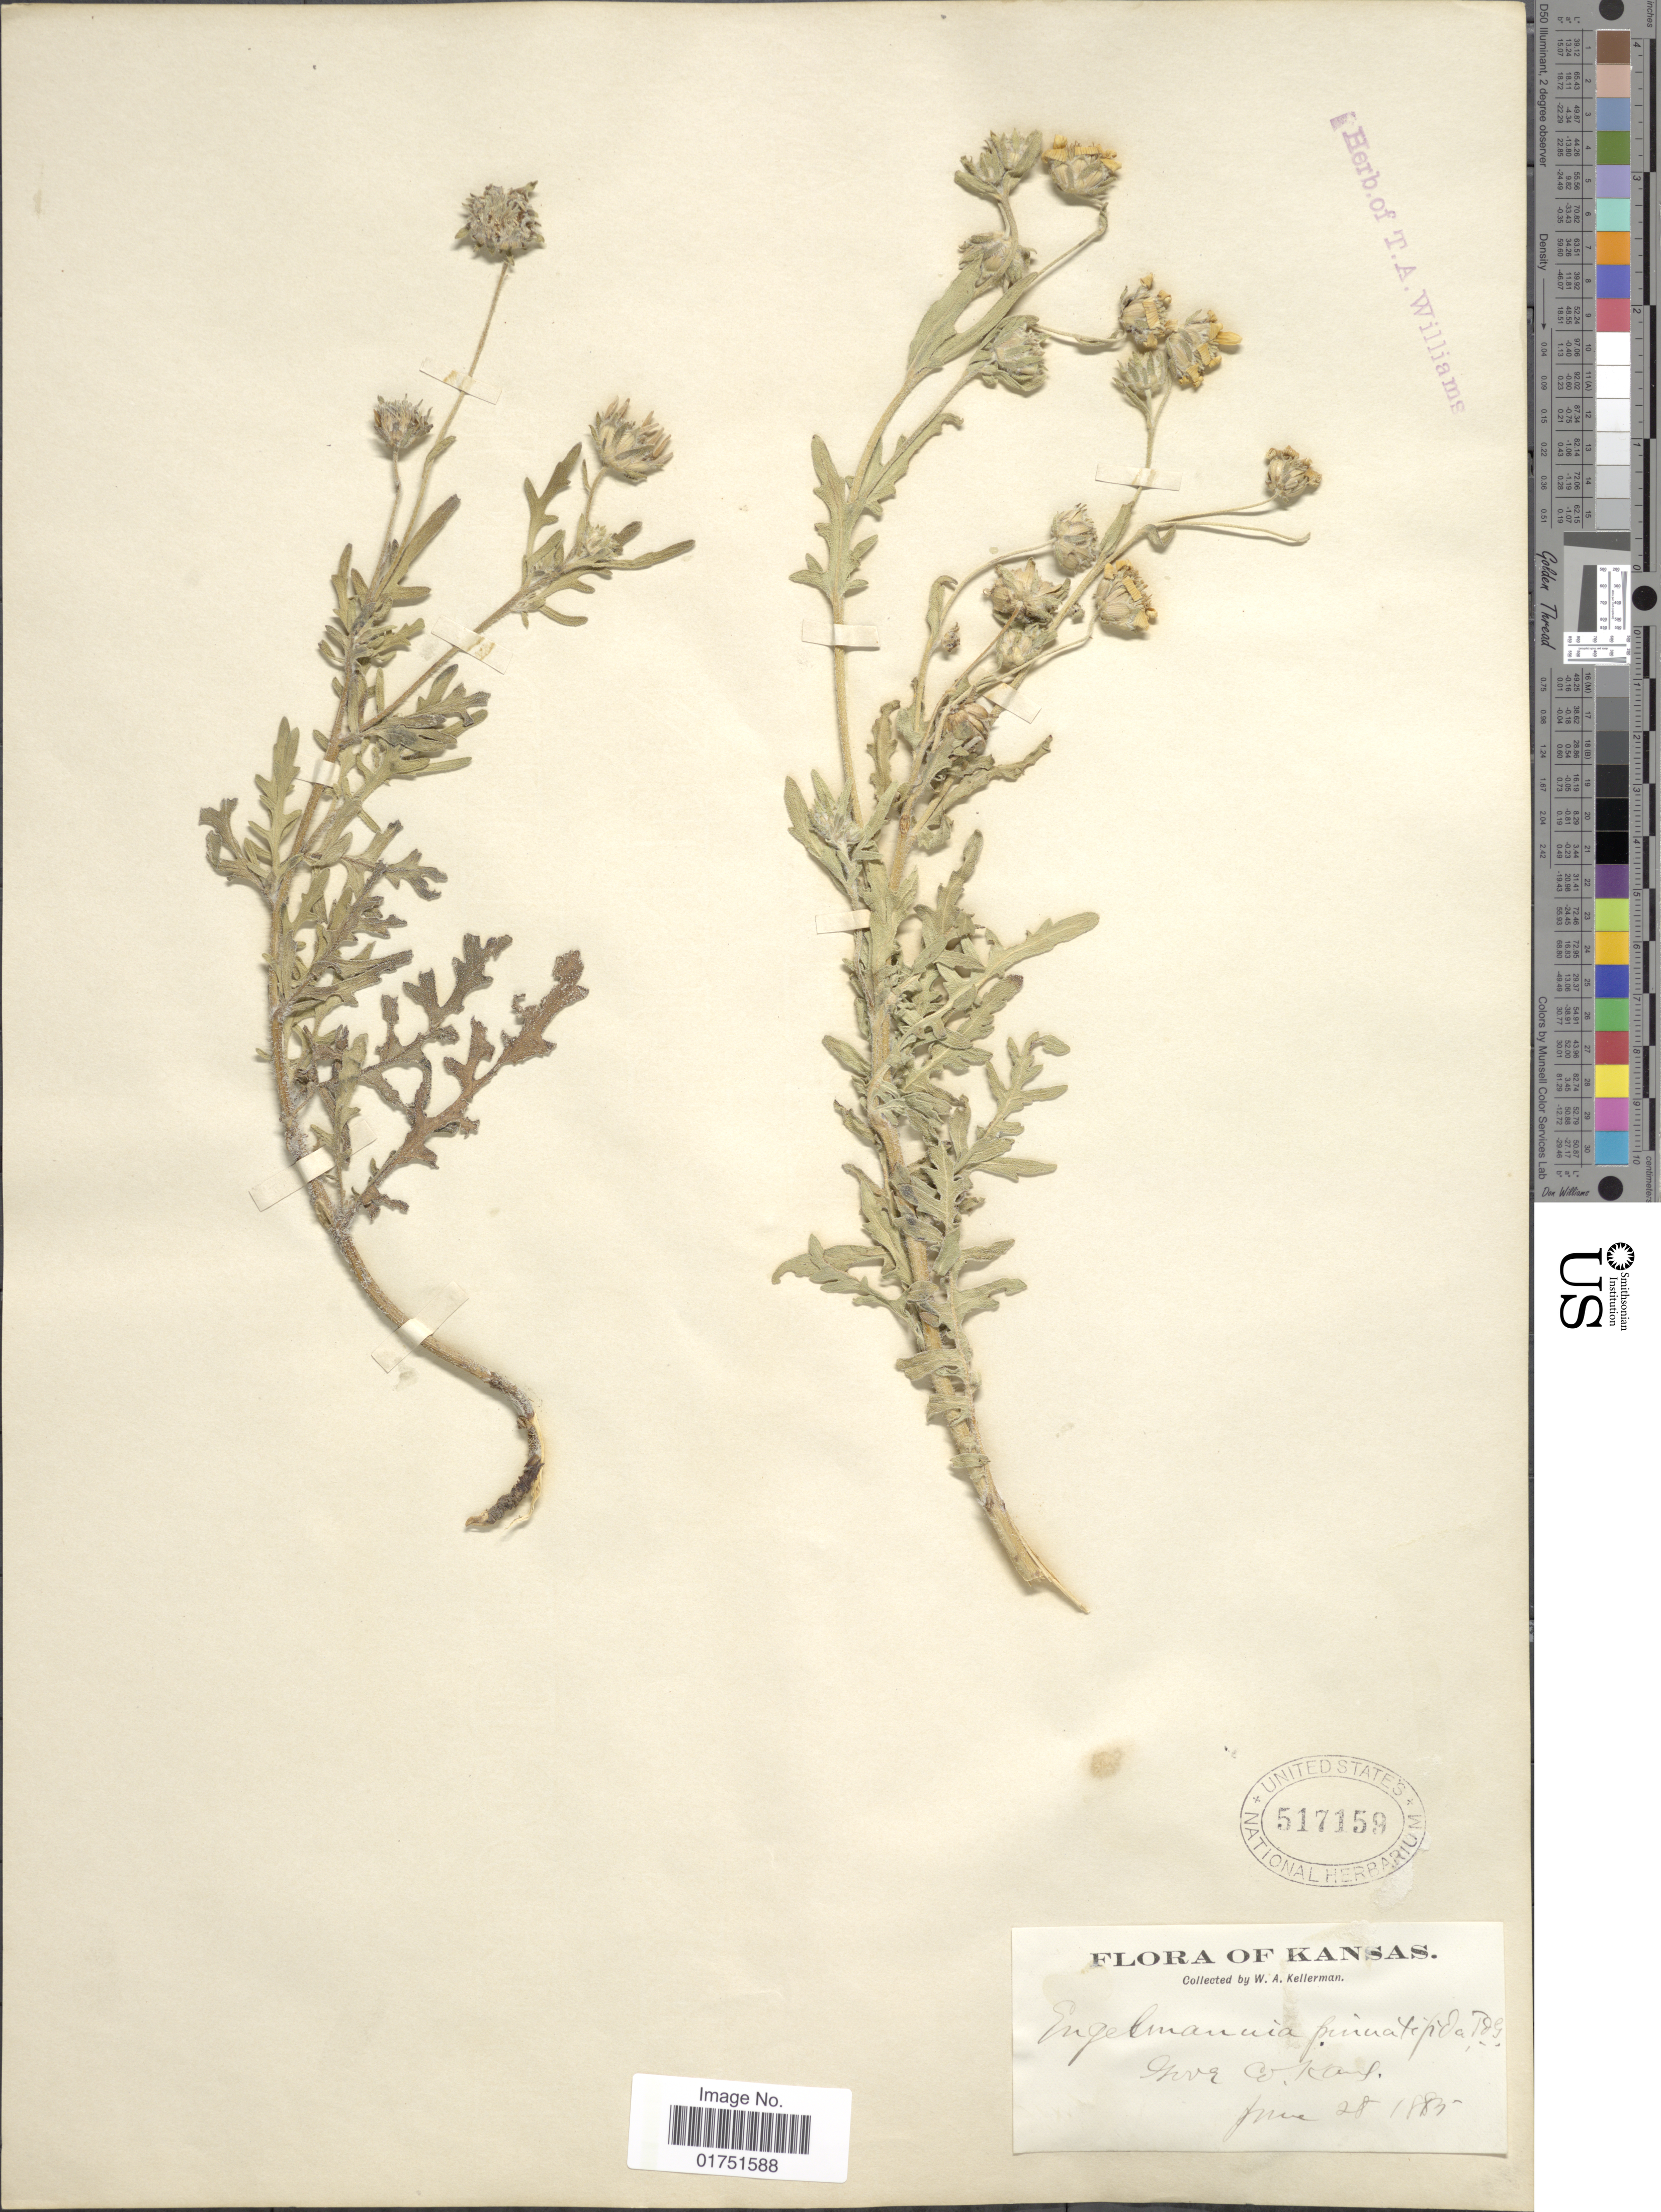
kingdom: Plantae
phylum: Tracheophyta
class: Magnoliopsida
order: Asterales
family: Asteraceae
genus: Engelmannia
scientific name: Engelmannia pinnatifida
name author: Torr. & A. Gray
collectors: W. Kellerman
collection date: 1885-06-28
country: United States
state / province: Kansas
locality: Gove E.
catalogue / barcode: US 517159